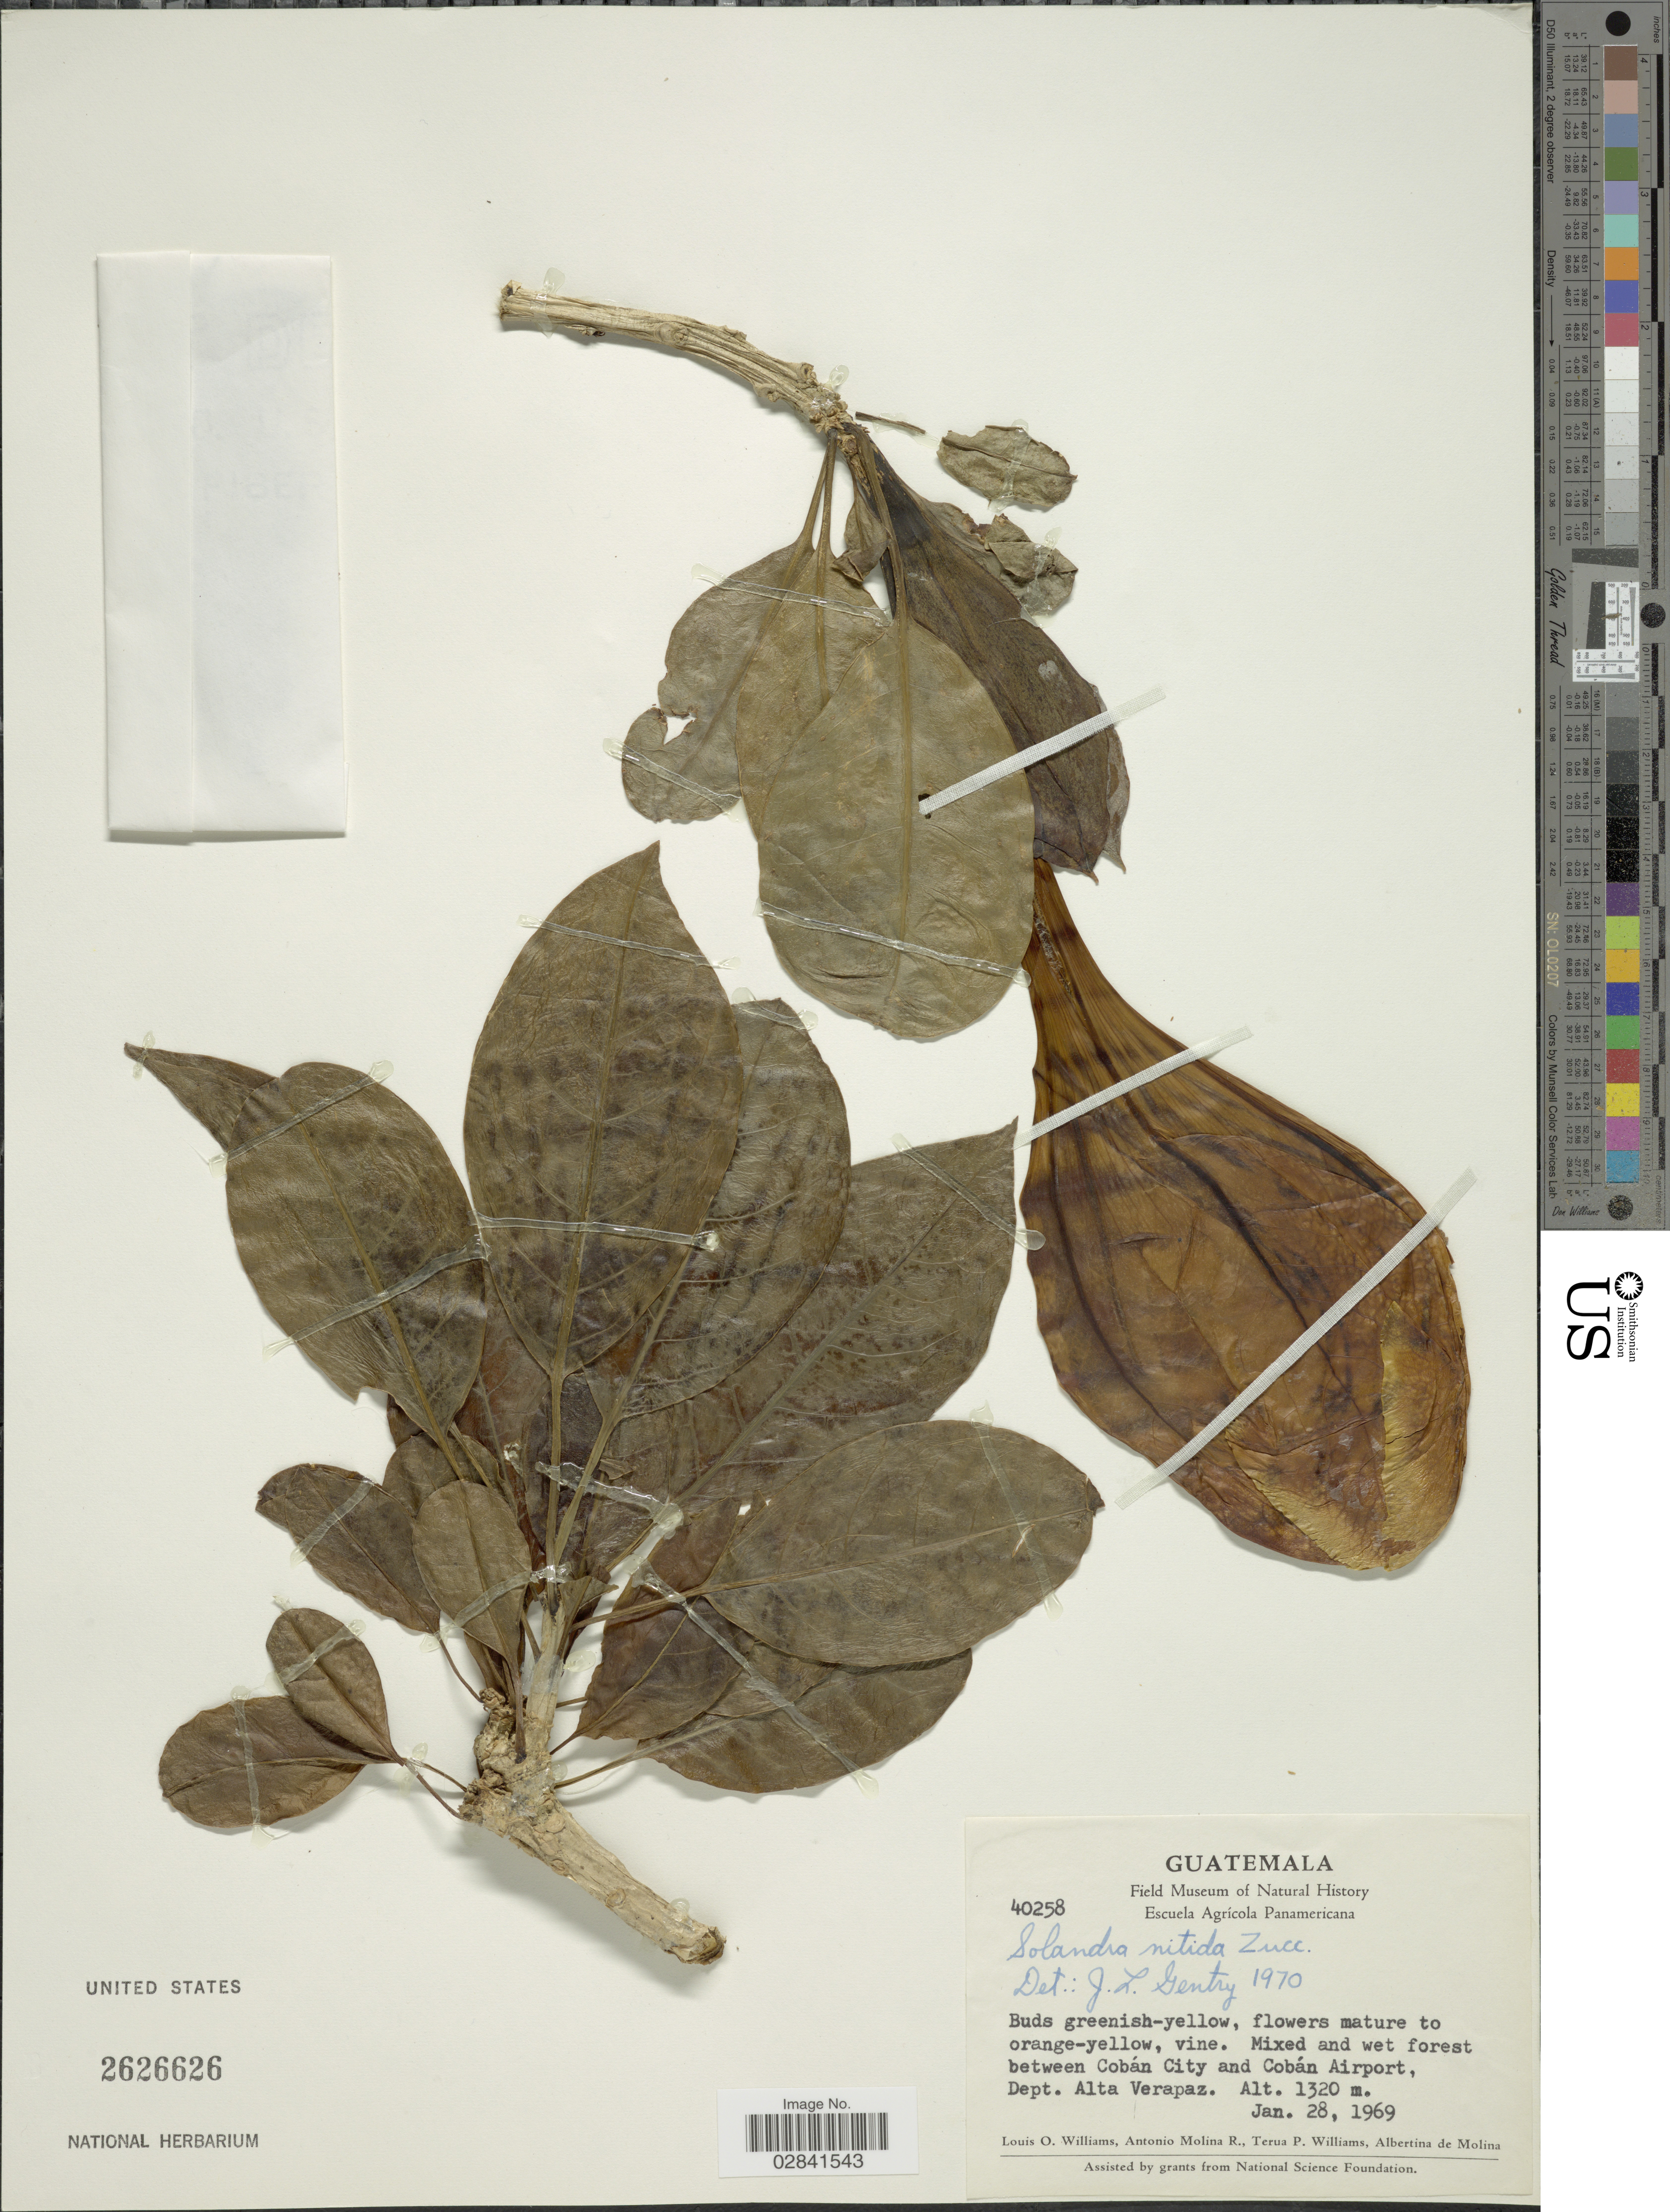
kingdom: Plantae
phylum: Tracheophyta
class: Magnoliopsida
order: Solanales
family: Solanaceae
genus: Solandra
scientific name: Solandra maxima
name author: (Sessé & Moc.) P.S. Green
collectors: L. O. Williams, A. Molina R., T. Williams & A. R. Molina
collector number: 40258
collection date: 1969-01-28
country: Guatemala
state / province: Alta Verapaz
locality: Mixed and wet forest between Cobán City and Cobán Airport, Dept. Alta Verapaz.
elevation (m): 1320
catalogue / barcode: US 2626626